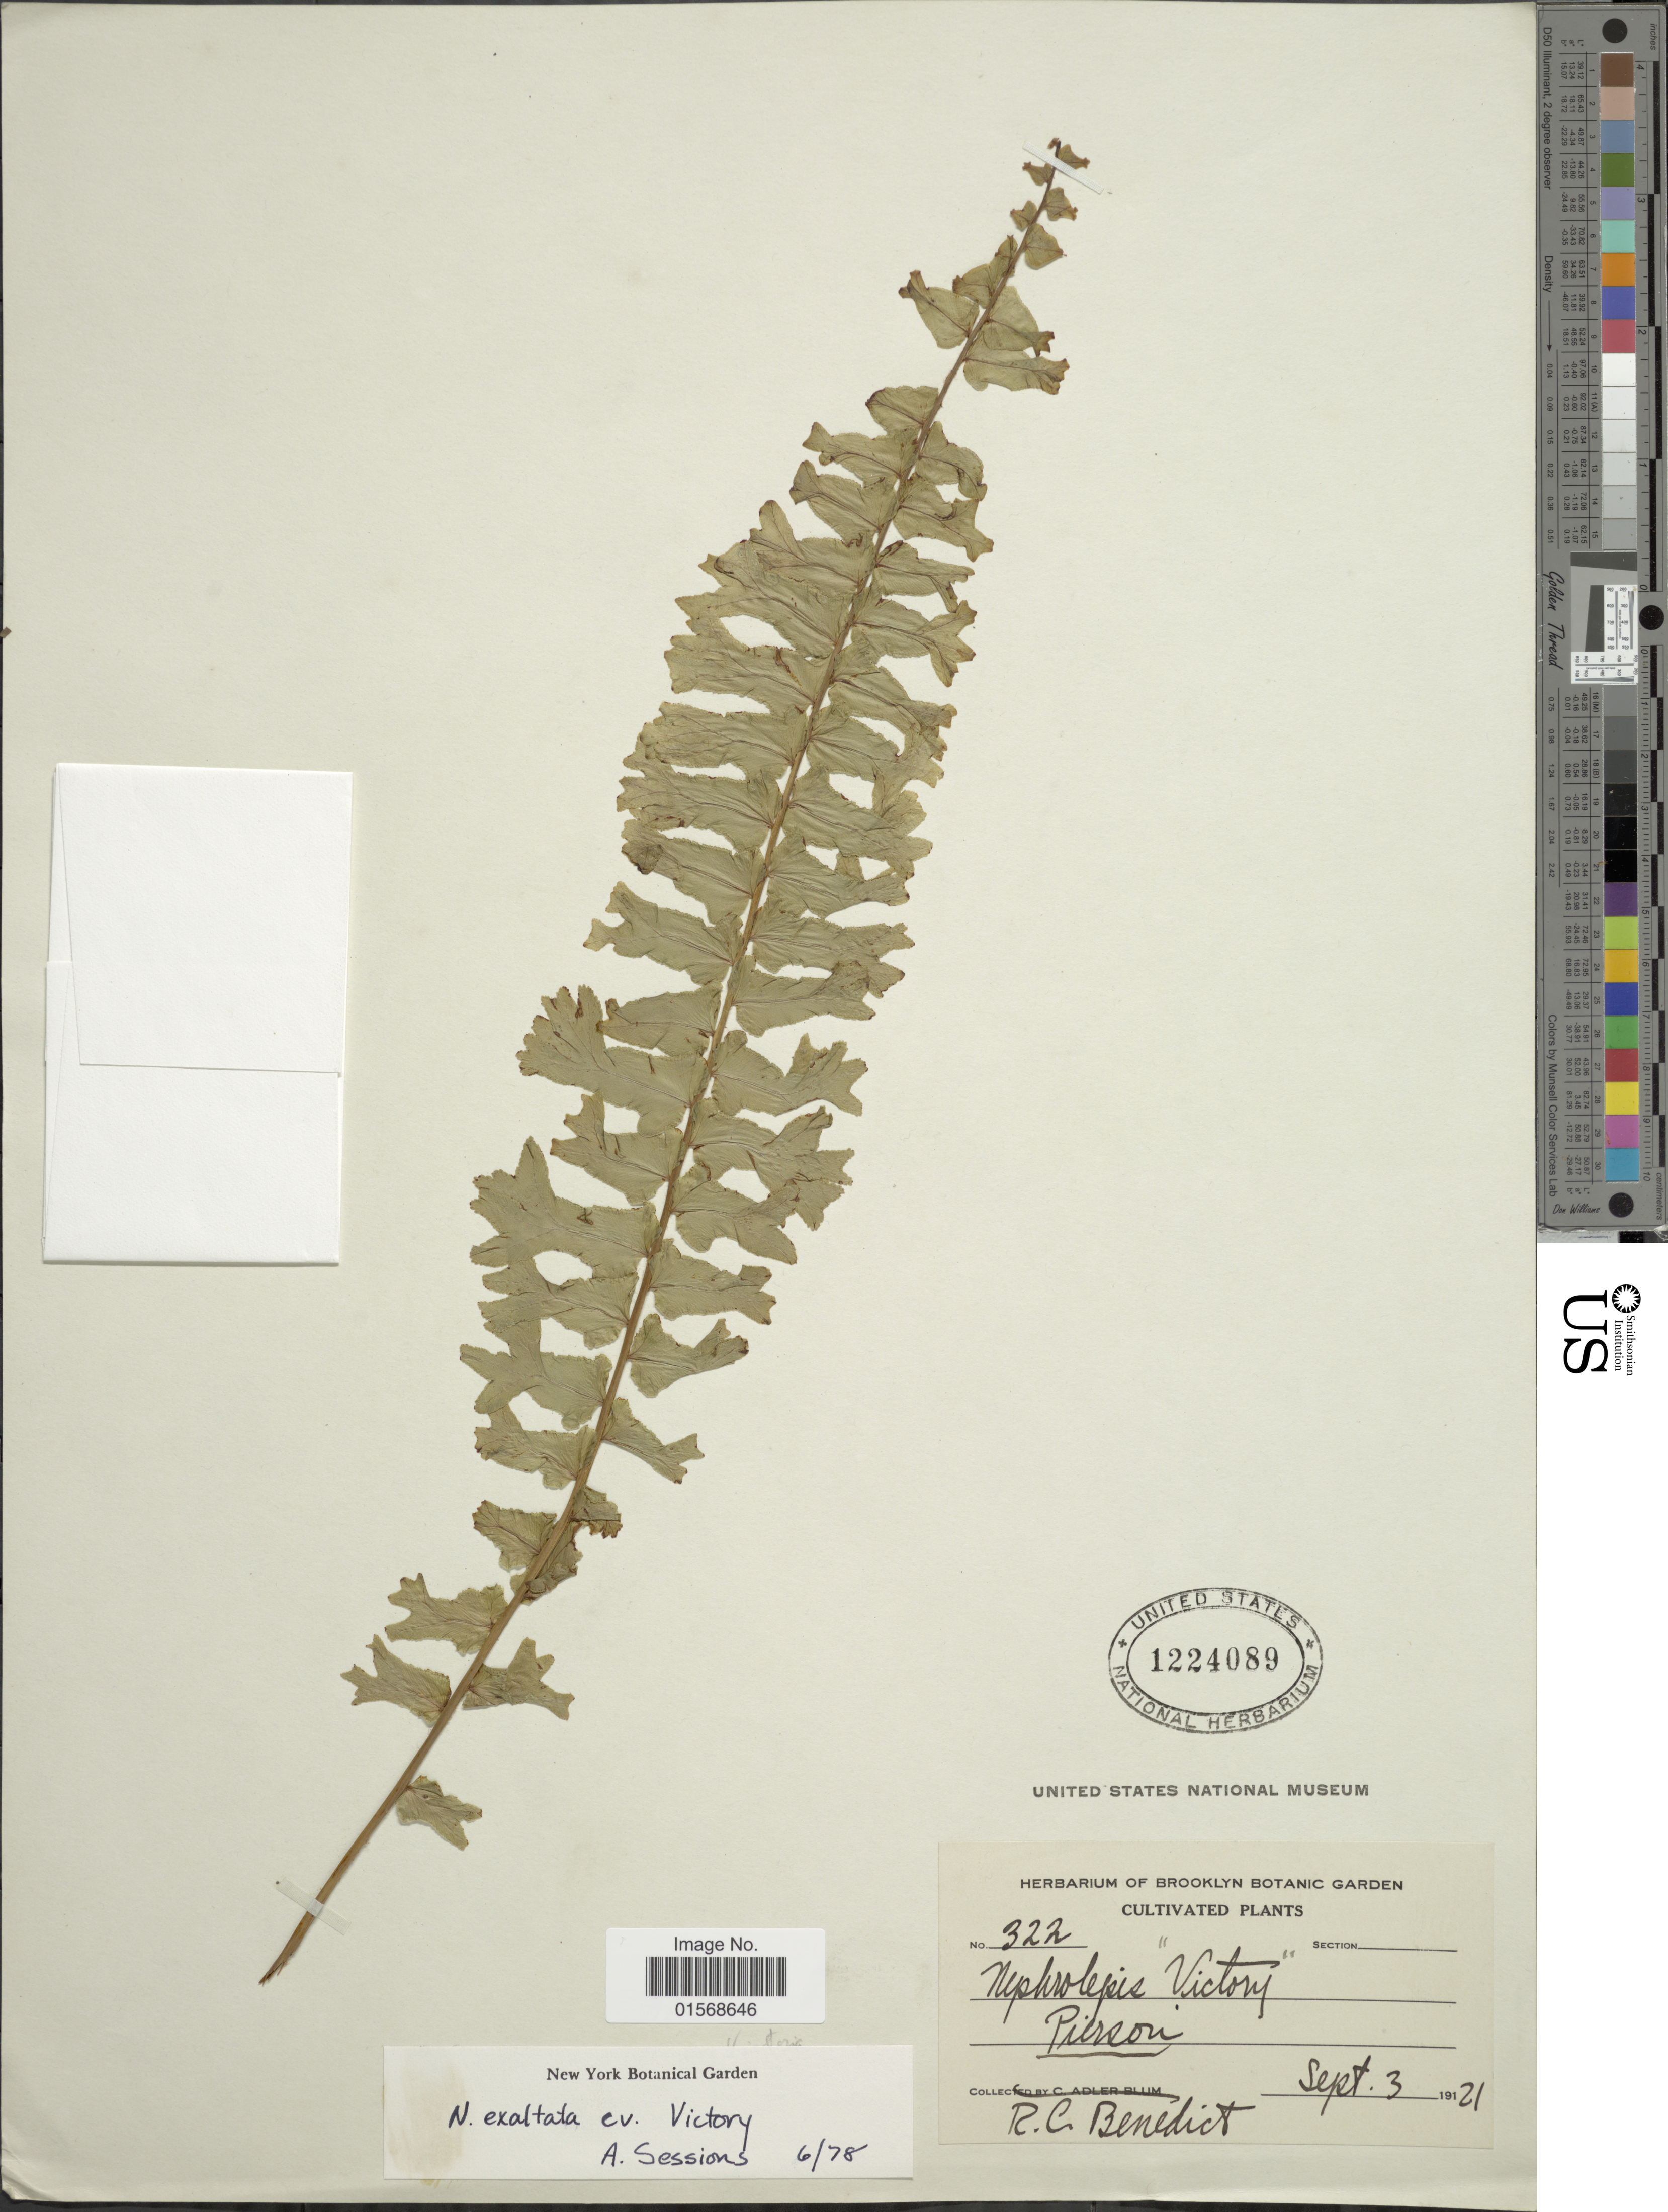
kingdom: Plantae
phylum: Tracheophyta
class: Polypodiopsida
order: Polypodiales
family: Nephrolepidaceae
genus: Nephrolepis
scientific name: Nephrolepis 'Victoria'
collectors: R. C. Benedict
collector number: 322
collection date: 1921-09-03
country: United States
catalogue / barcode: US 1224089